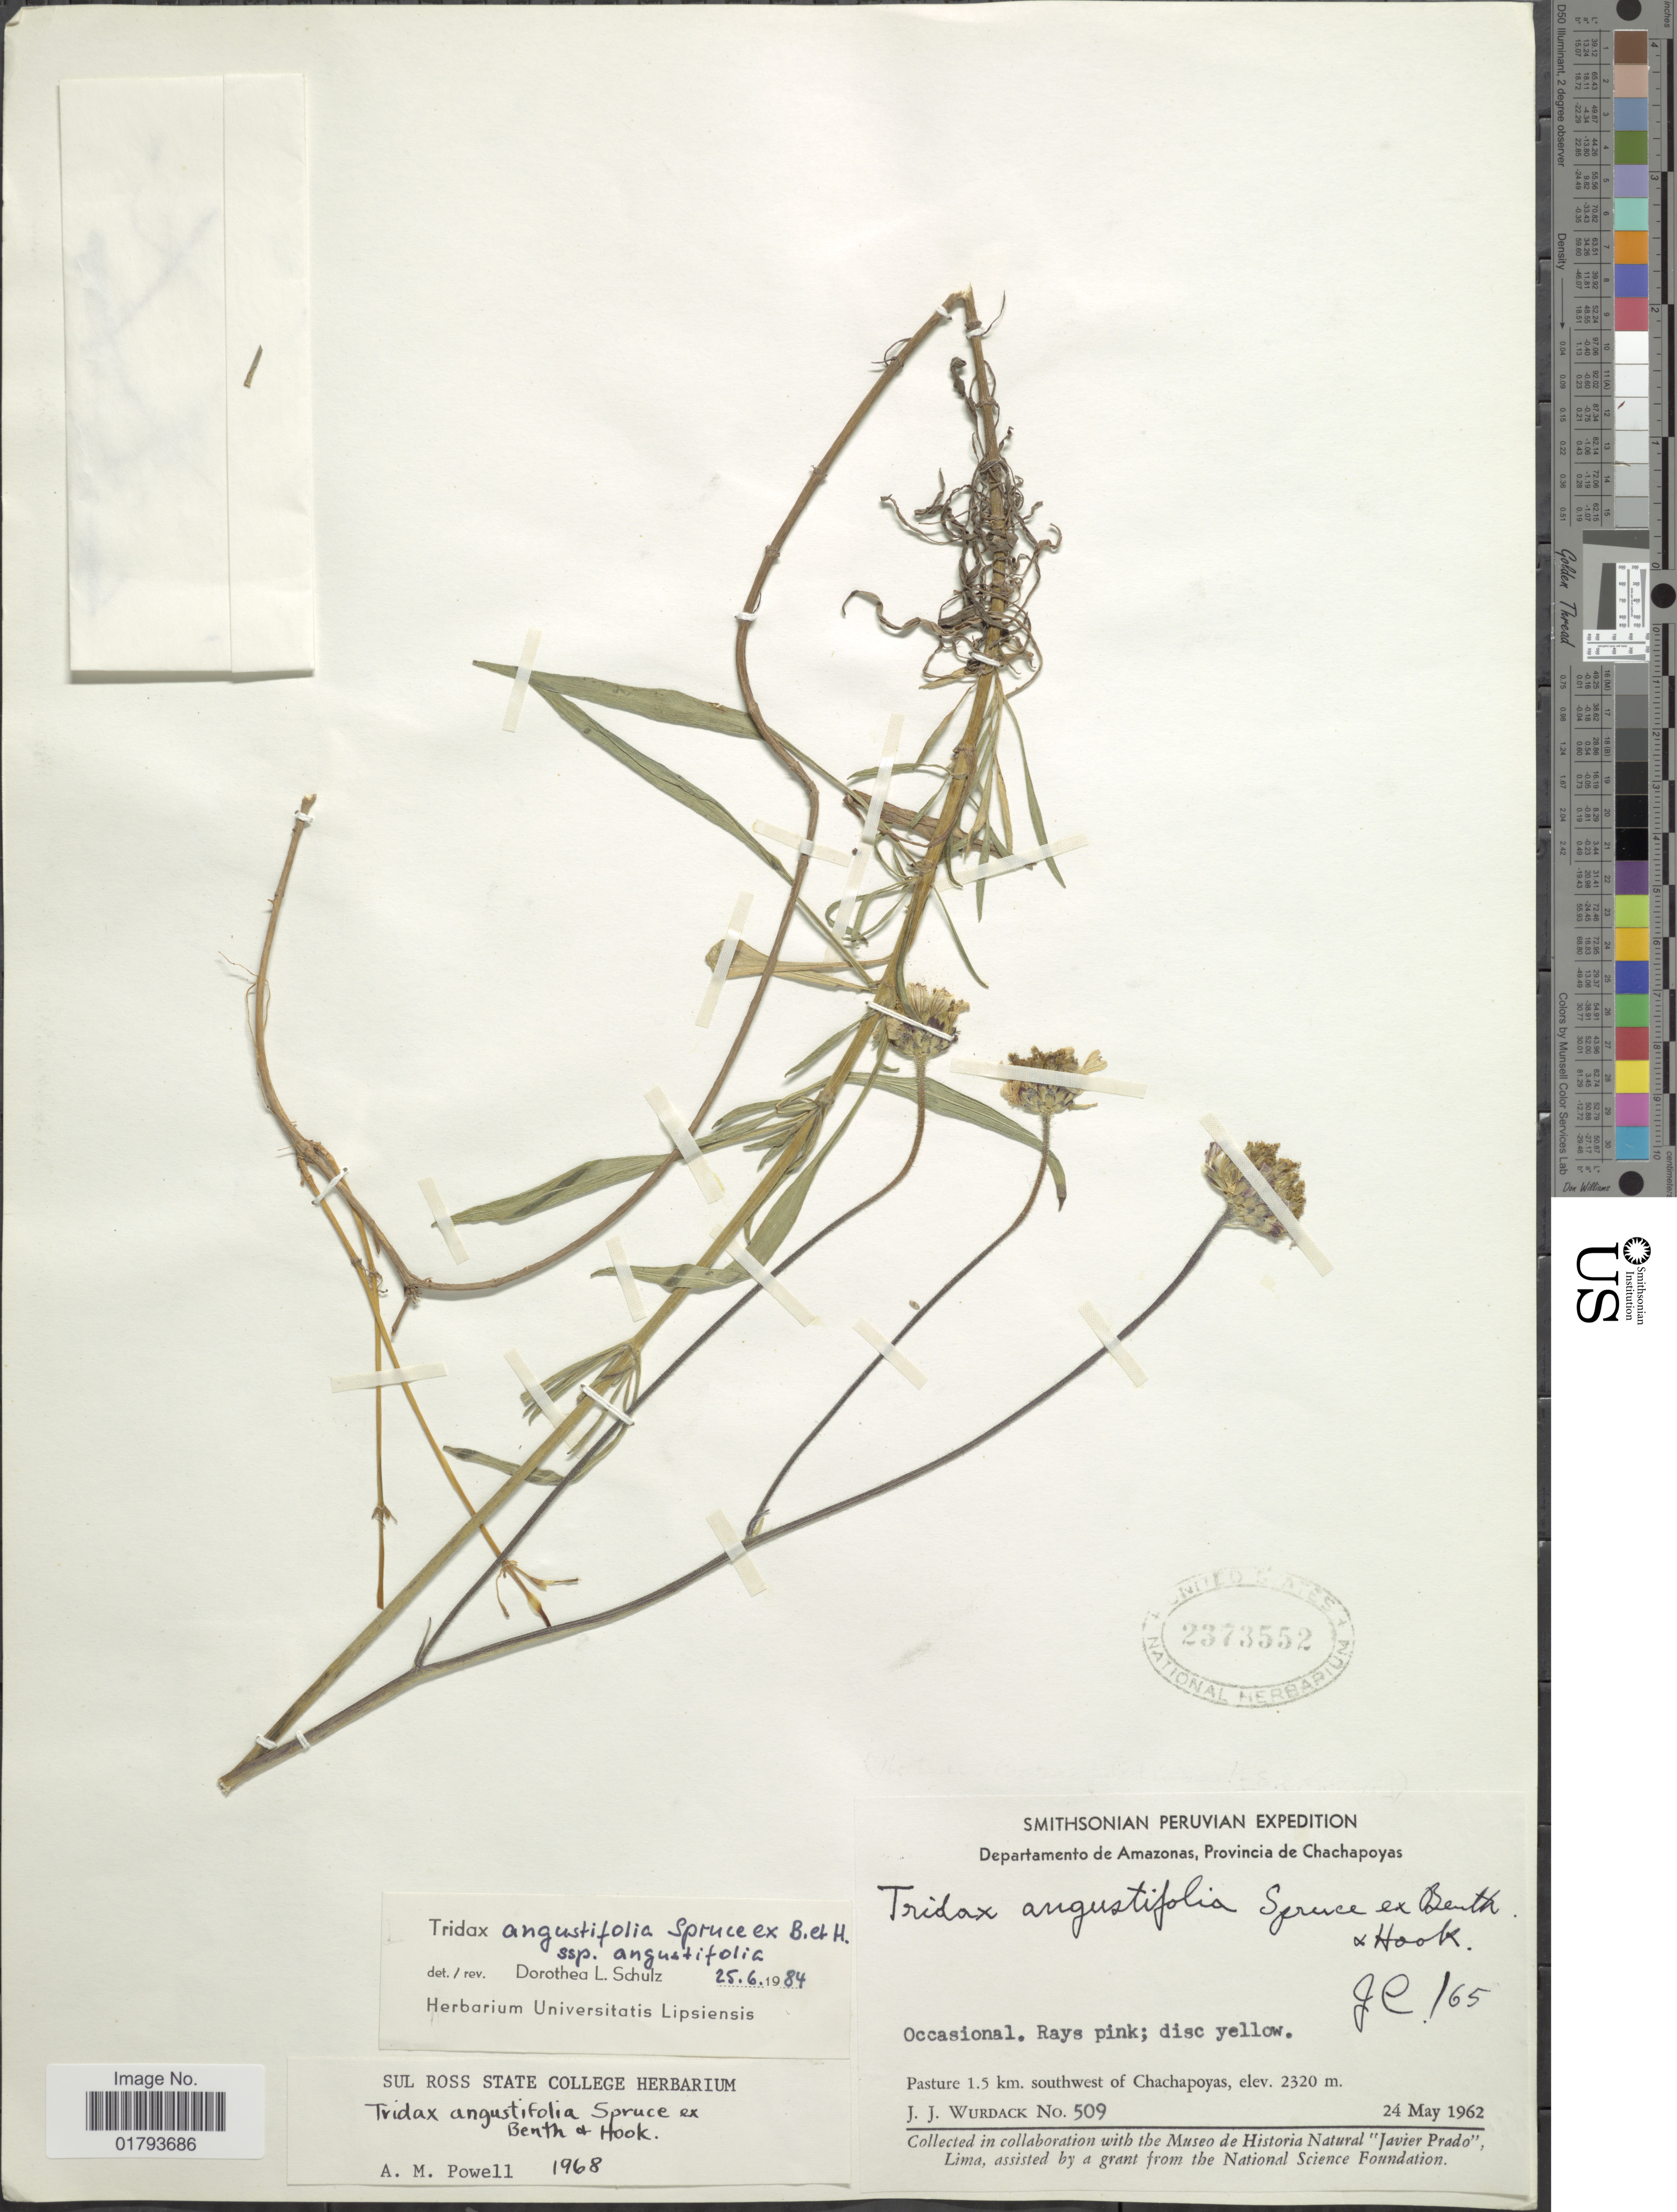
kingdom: Plantae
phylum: Tracheophyta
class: Magnoliopsida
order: Asterales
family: Asteraceae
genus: Tridax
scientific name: Tridax angustifolia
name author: Spruce ex Benth. & Hook. f.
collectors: J. J. Wurdack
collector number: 509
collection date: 1962-05-24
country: Peru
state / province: Amazonas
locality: Provincia de Chachapoyas, Pasture 1.5 km. southwest of Chachapoyas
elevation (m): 2320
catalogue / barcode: US 2373552